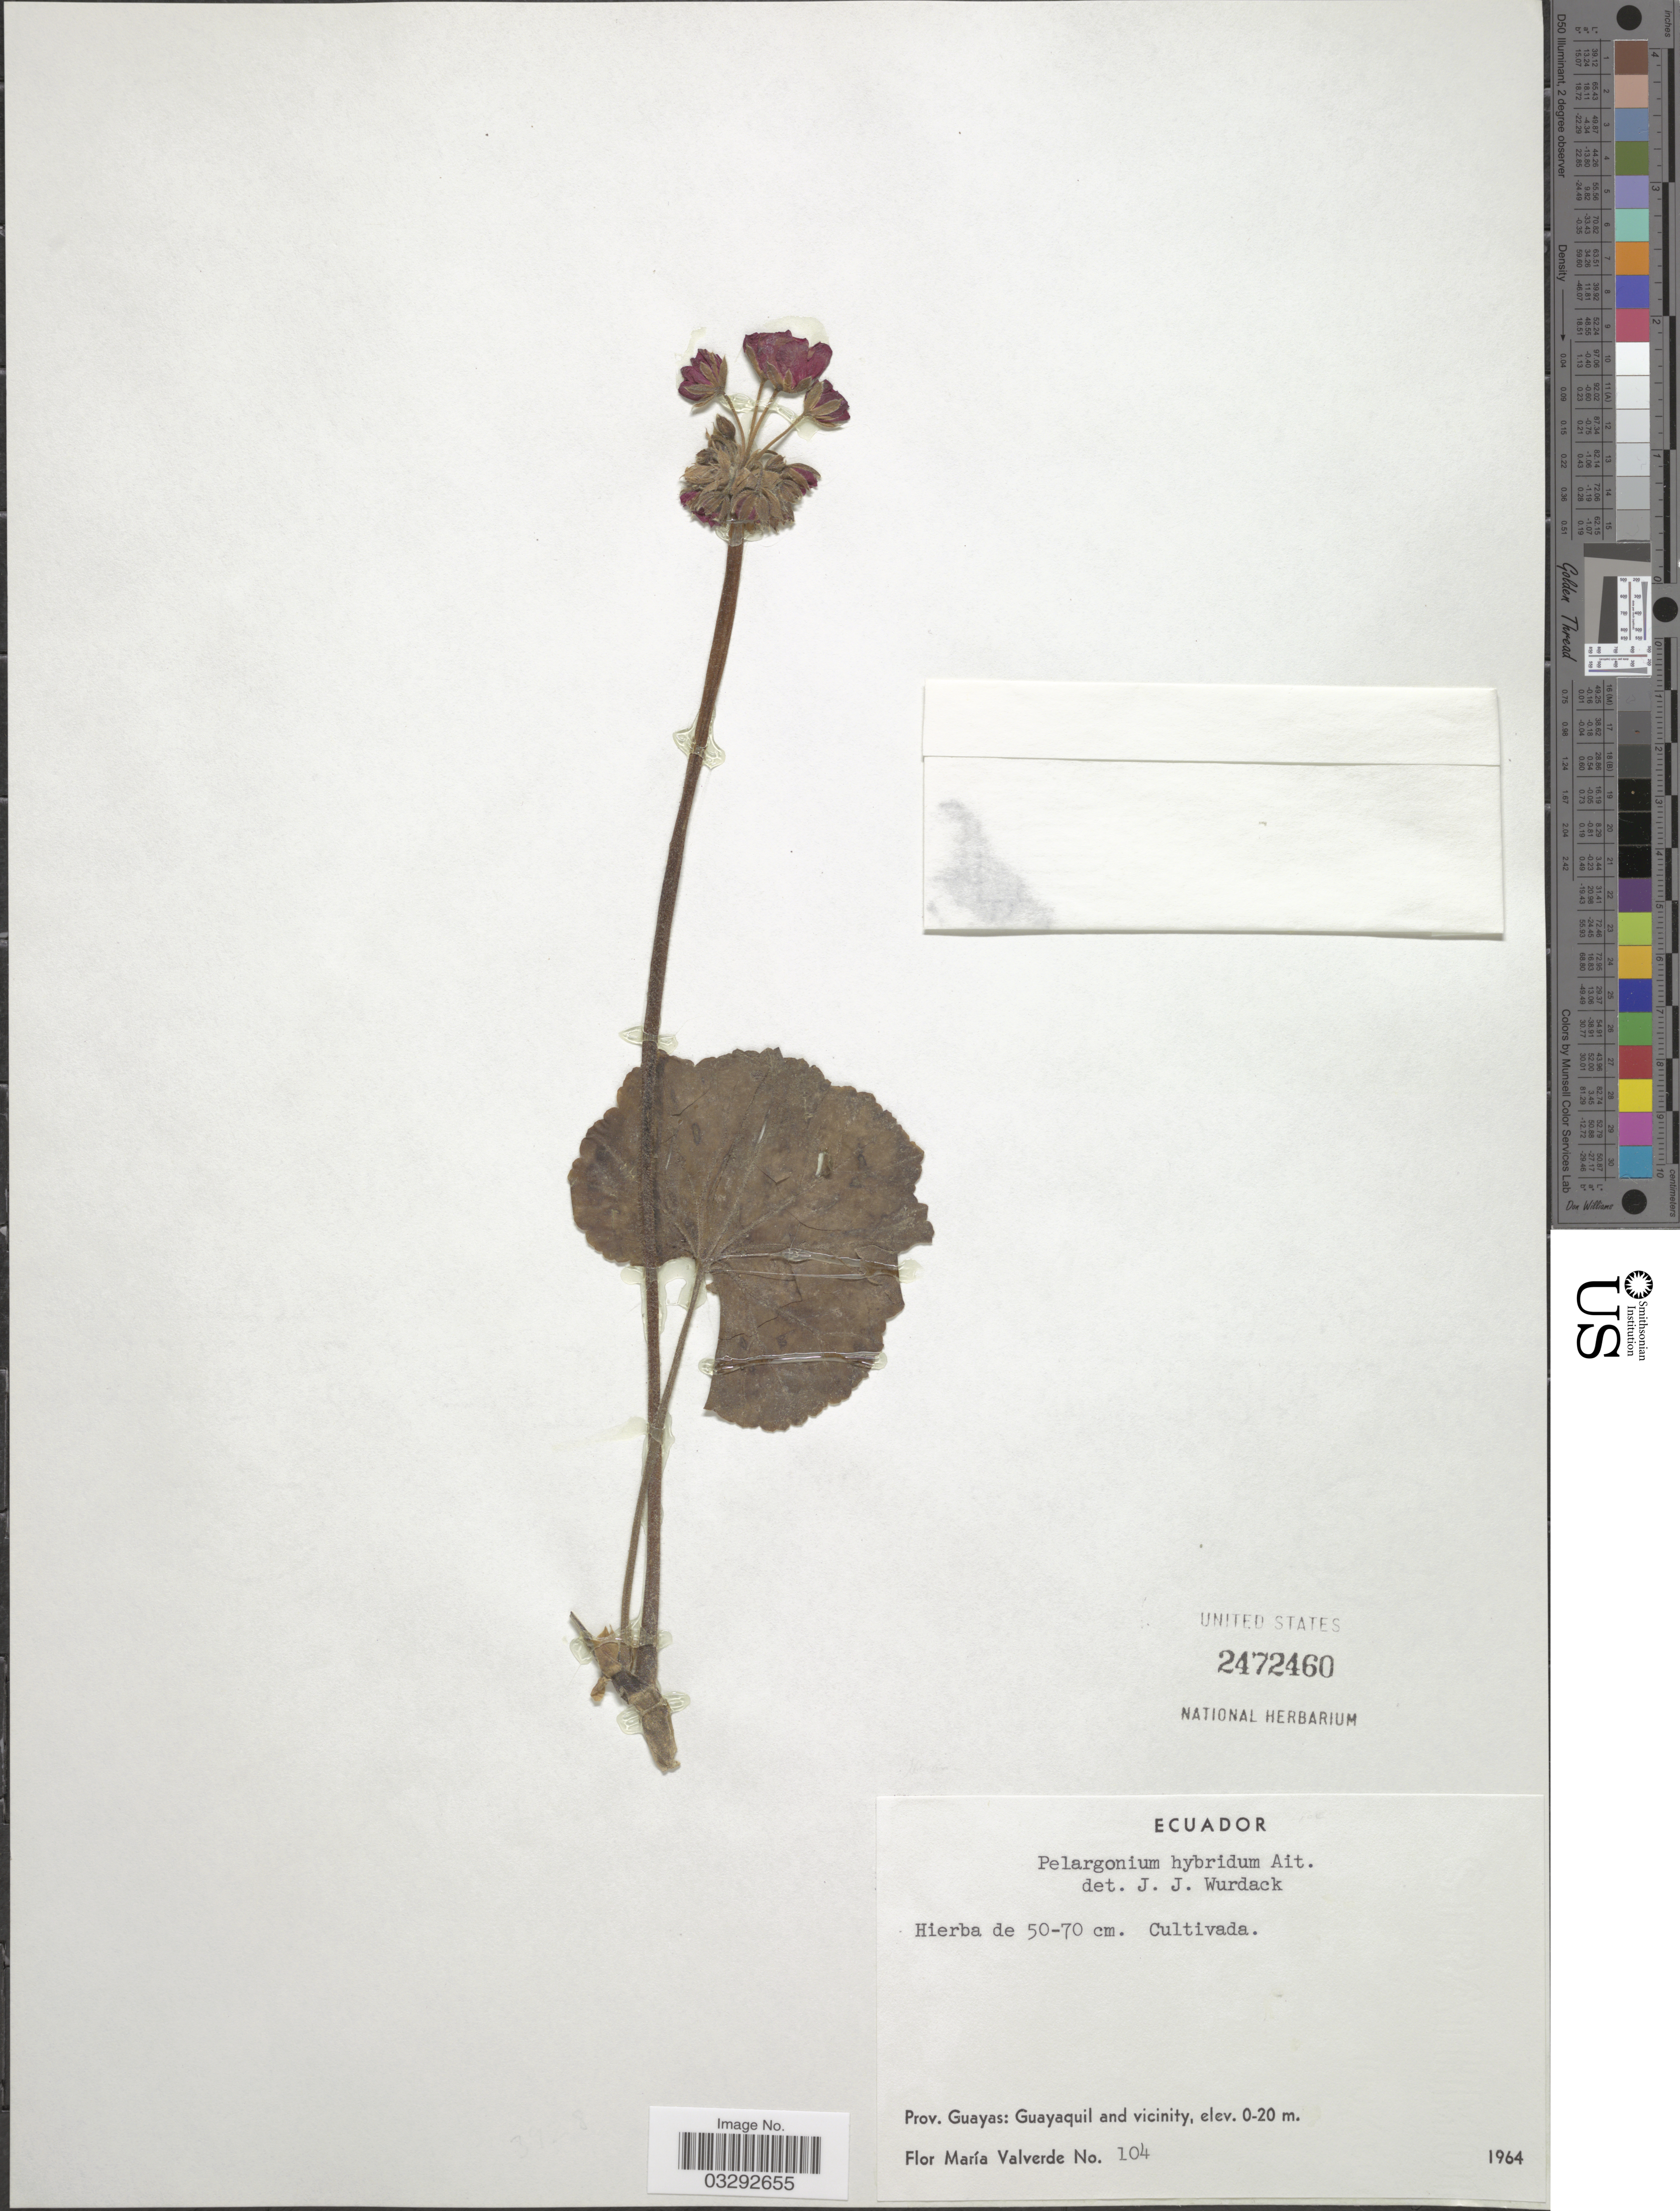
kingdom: Plantae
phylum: Tracheophyta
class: Magnoliopsida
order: Geraniales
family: Geraniaceae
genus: Pelargonium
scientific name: Pelargonium 'Maverick Star'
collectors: F. M. Valverde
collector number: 104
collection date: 1964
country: Ecuador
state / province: Guayas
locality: Guayaquil and vicinity.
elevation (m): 0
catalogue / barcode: US 2472460